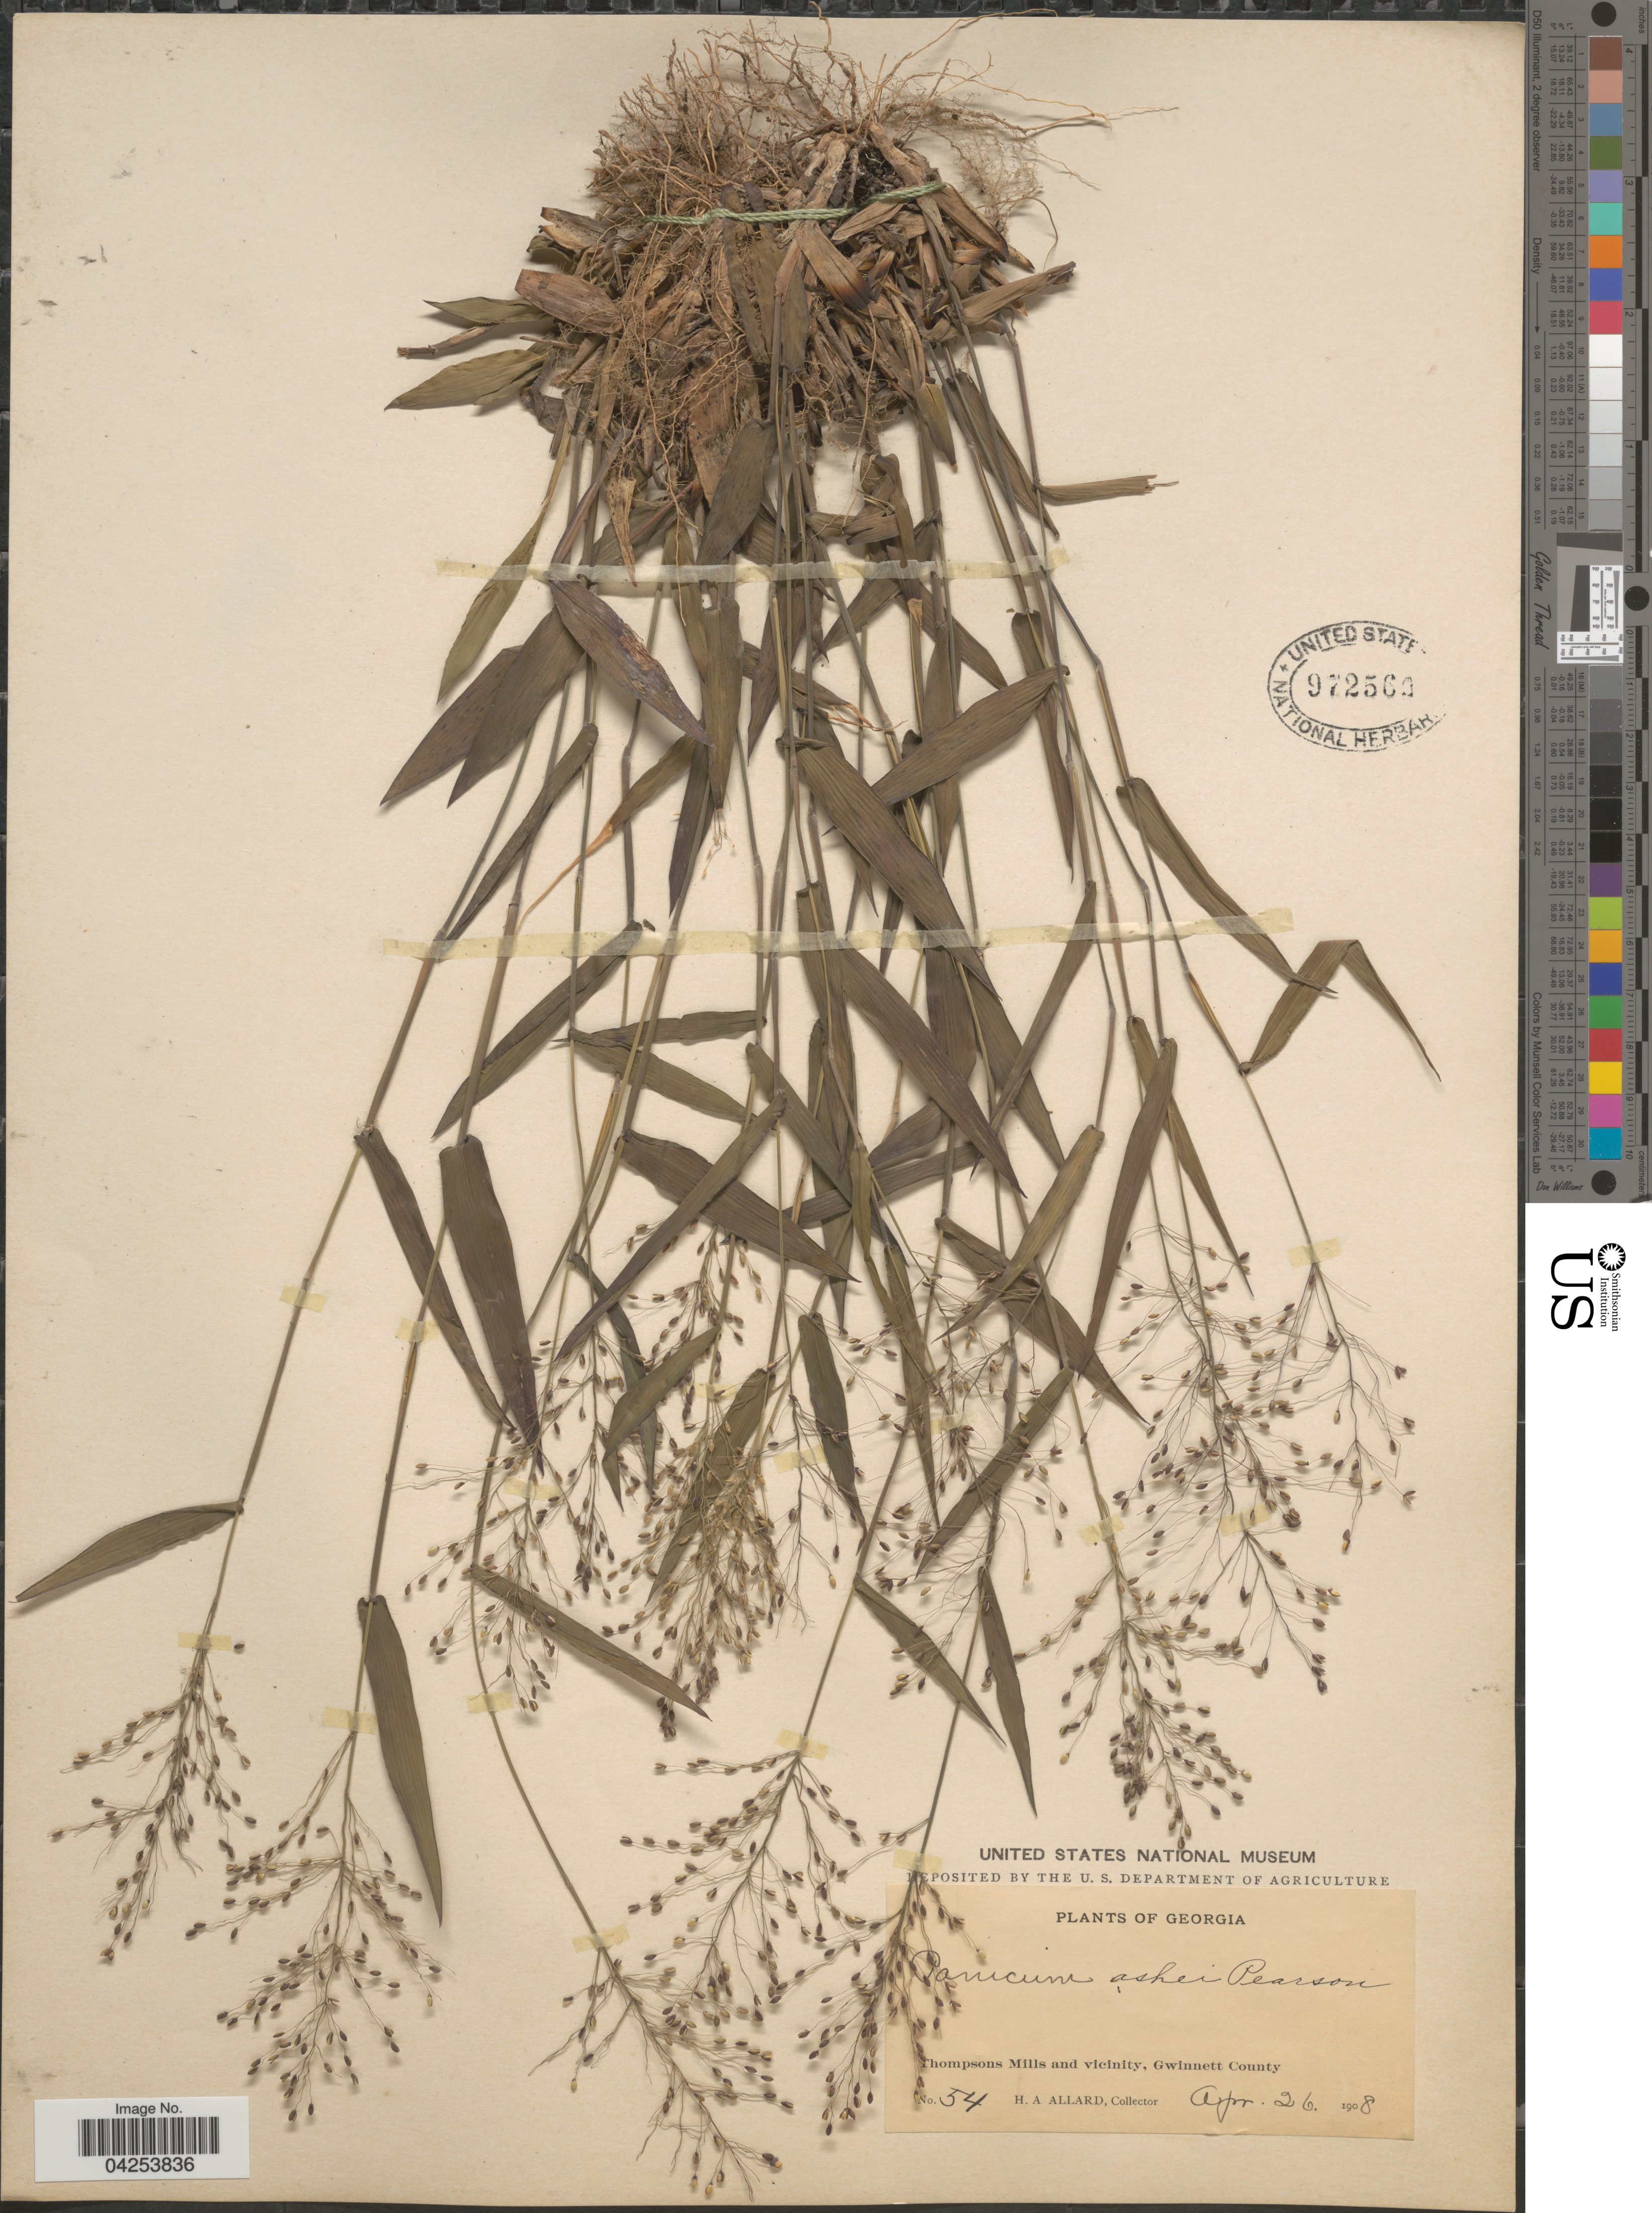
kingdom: Plantae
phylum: Tracheophyta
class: Liliopsida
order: Poales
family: Poaceae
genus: Dichanthelium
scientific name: Dichanthelium commutatum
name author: (Schult.) Gould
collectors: H. A. Allard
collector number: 54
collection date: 1908-04-26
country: United States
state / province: Georgia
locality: Thompsons Mills and vicinity, Gwinnett County.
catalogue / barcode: US 972560